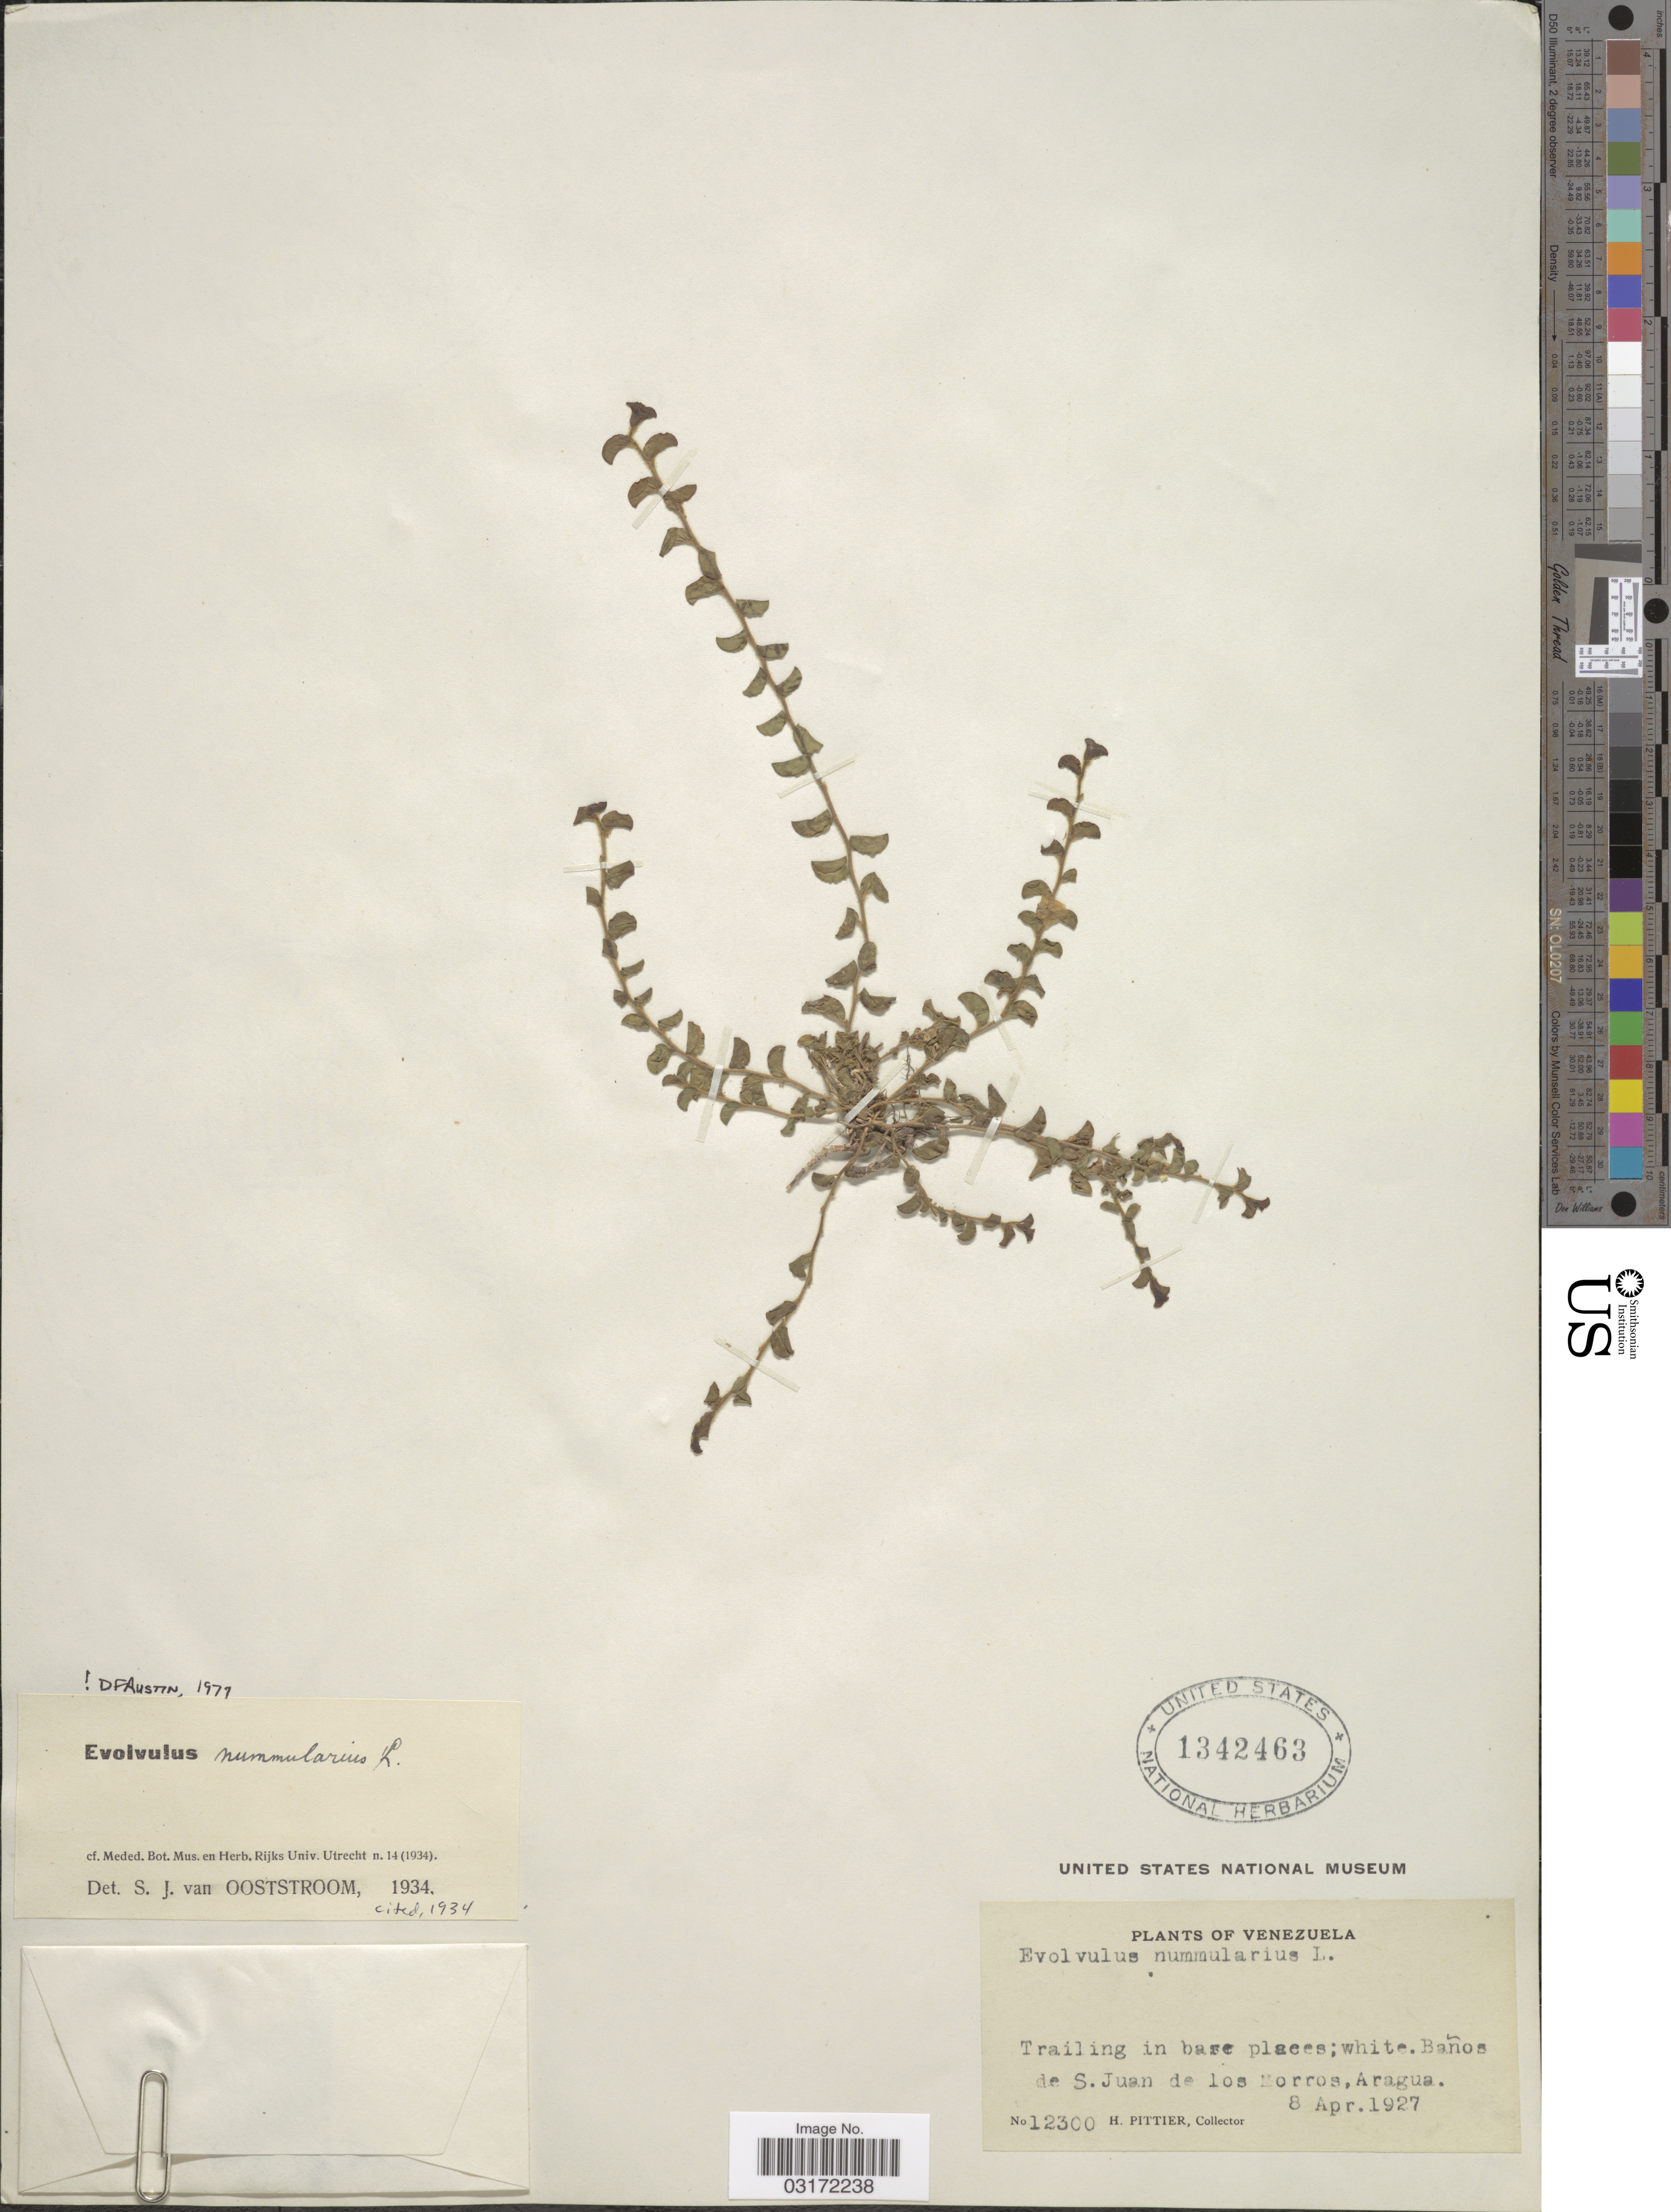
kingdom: Plantae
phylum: Tracheophyta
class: Magnoliopsida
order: Solanales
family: Convolvulaceae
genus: Evolvulus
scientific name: Evolvulus nummularius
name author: (L.) L.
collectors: H. F. Pittier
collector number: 12300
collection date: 1927-04-08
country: Venezuela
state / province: Aragua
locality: Baños de S. Juan de los Morros.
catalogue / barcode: US 1342463